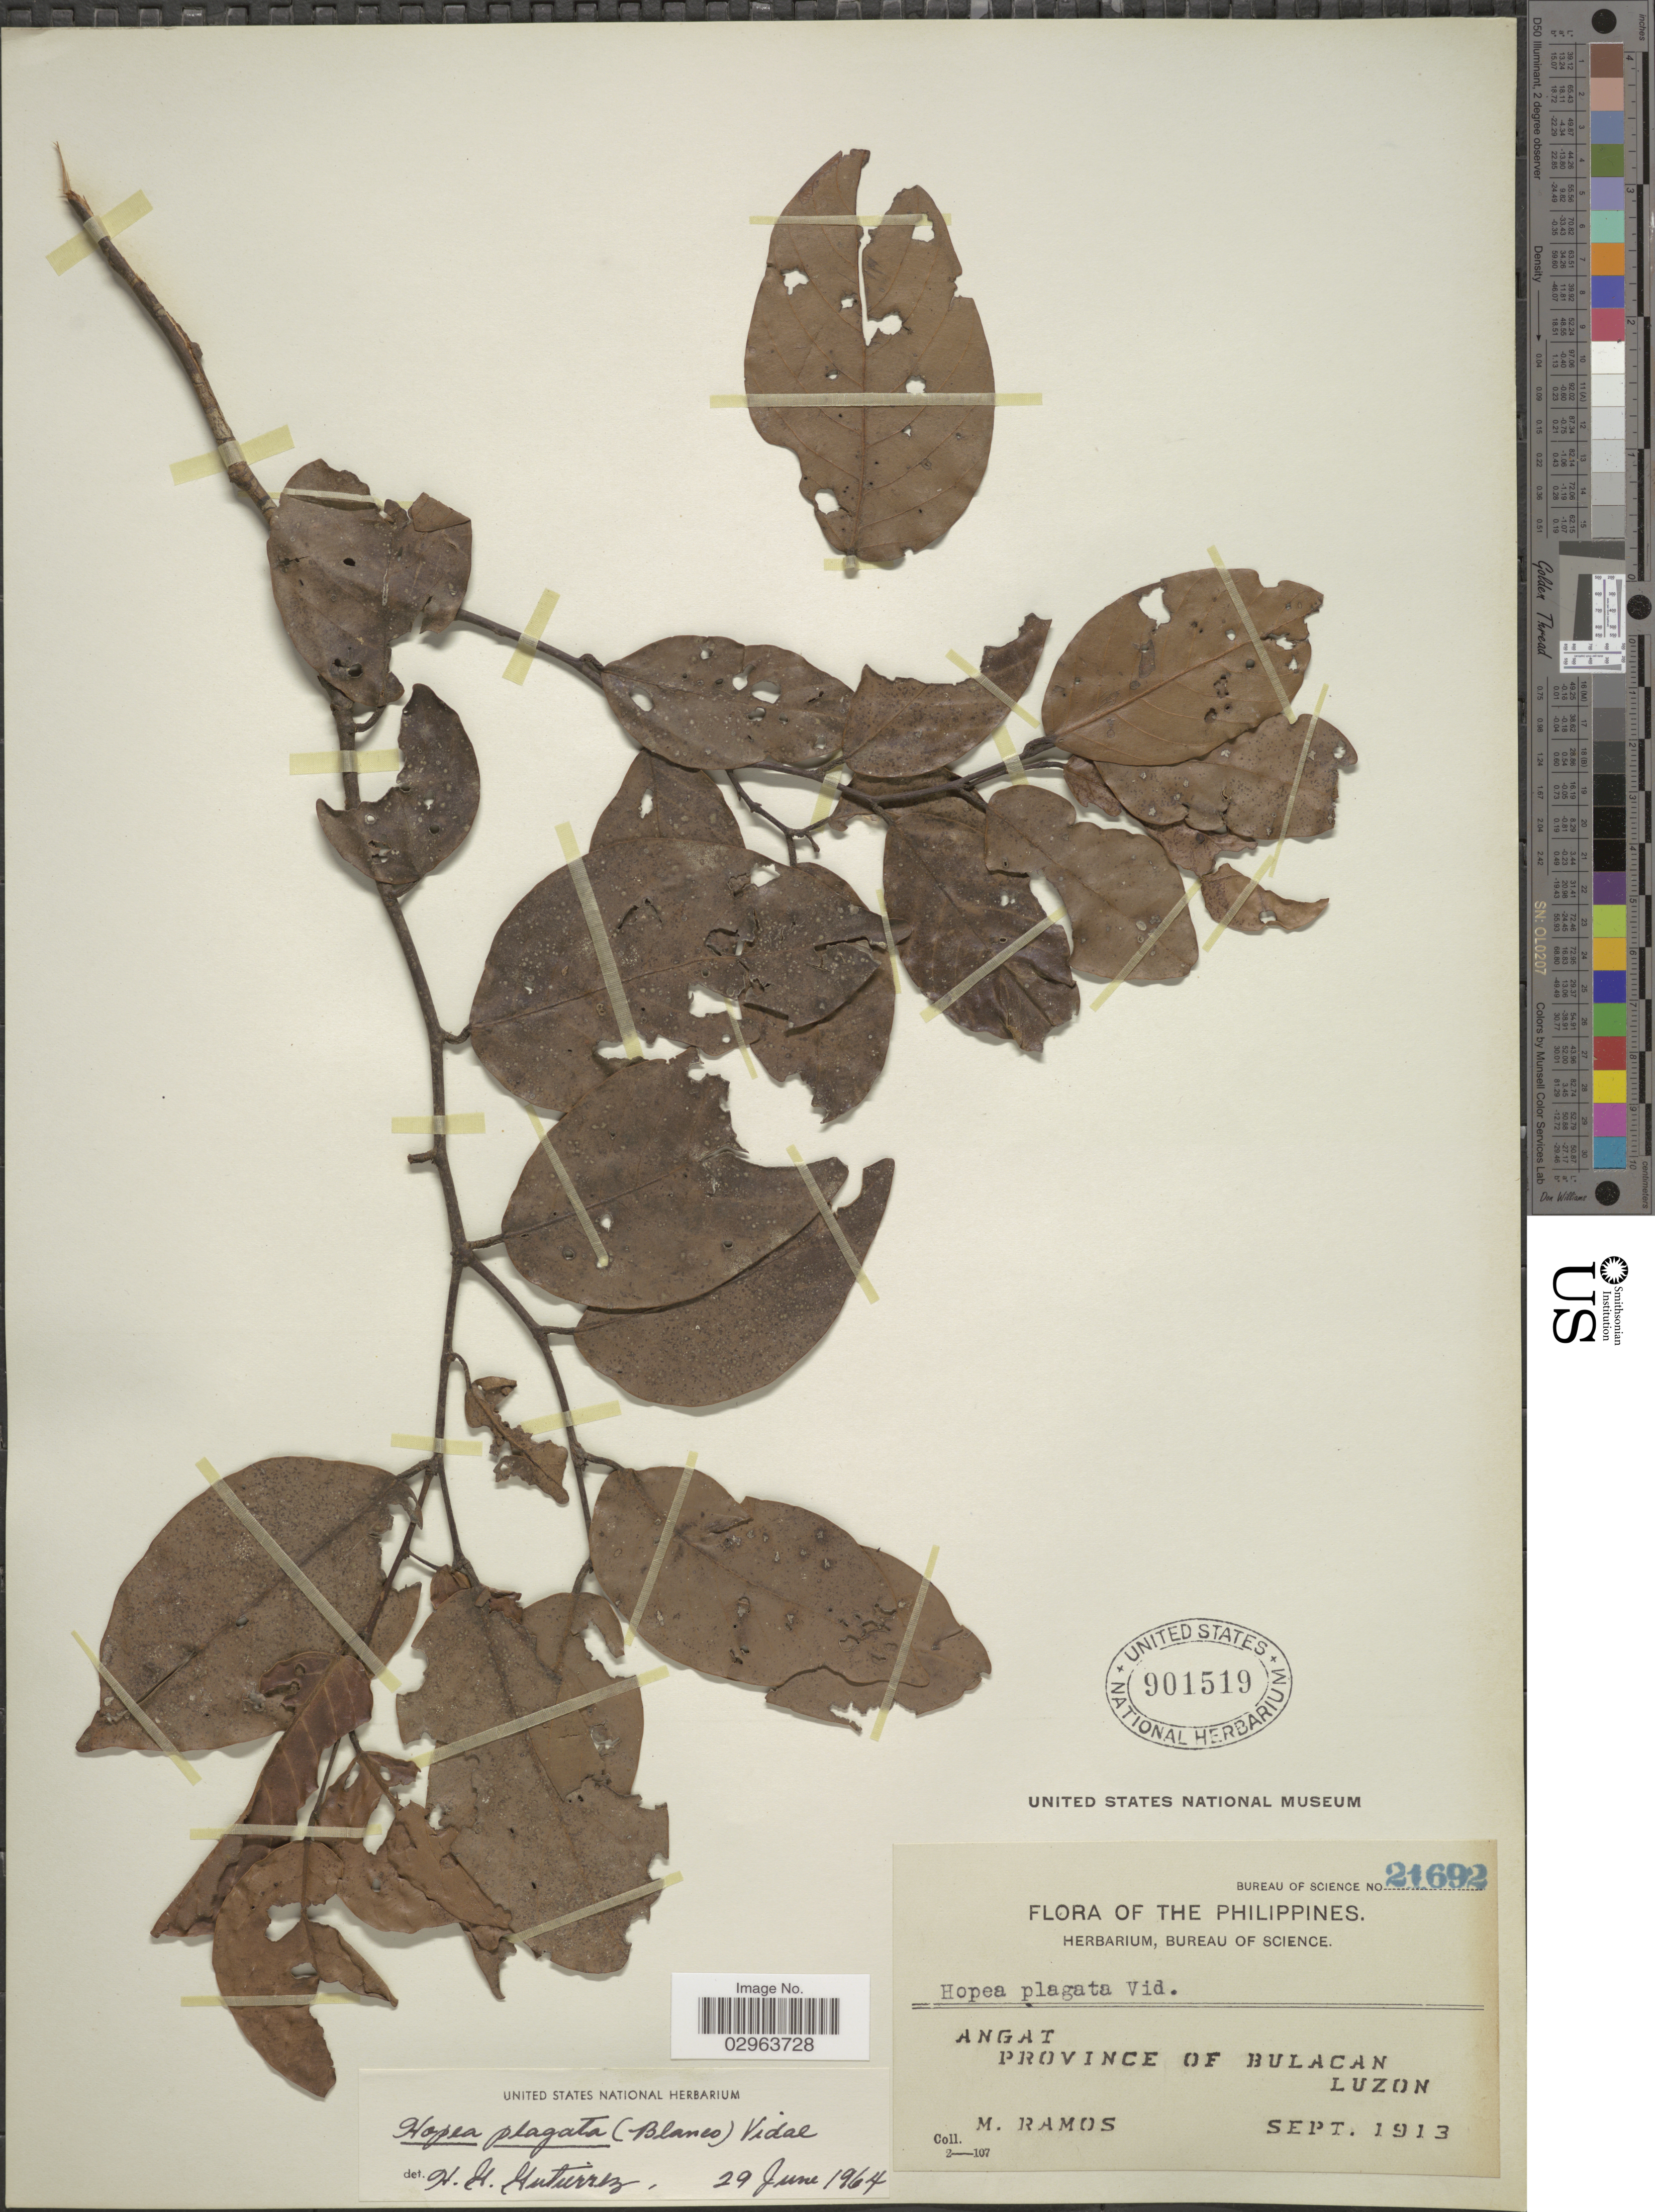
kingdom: Plantae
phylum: Tracheophyta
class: Magnoliopsida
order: Malvales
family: Dipterocarpaceae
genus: Hopea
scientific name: Hopea plagata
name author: (Blanco) Vidal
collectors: M. Ramos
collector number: Bureau of Science 21692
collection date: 1913-09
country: Philippines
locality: Angat Province of Bulacan Luzon.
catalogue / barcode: US 901519